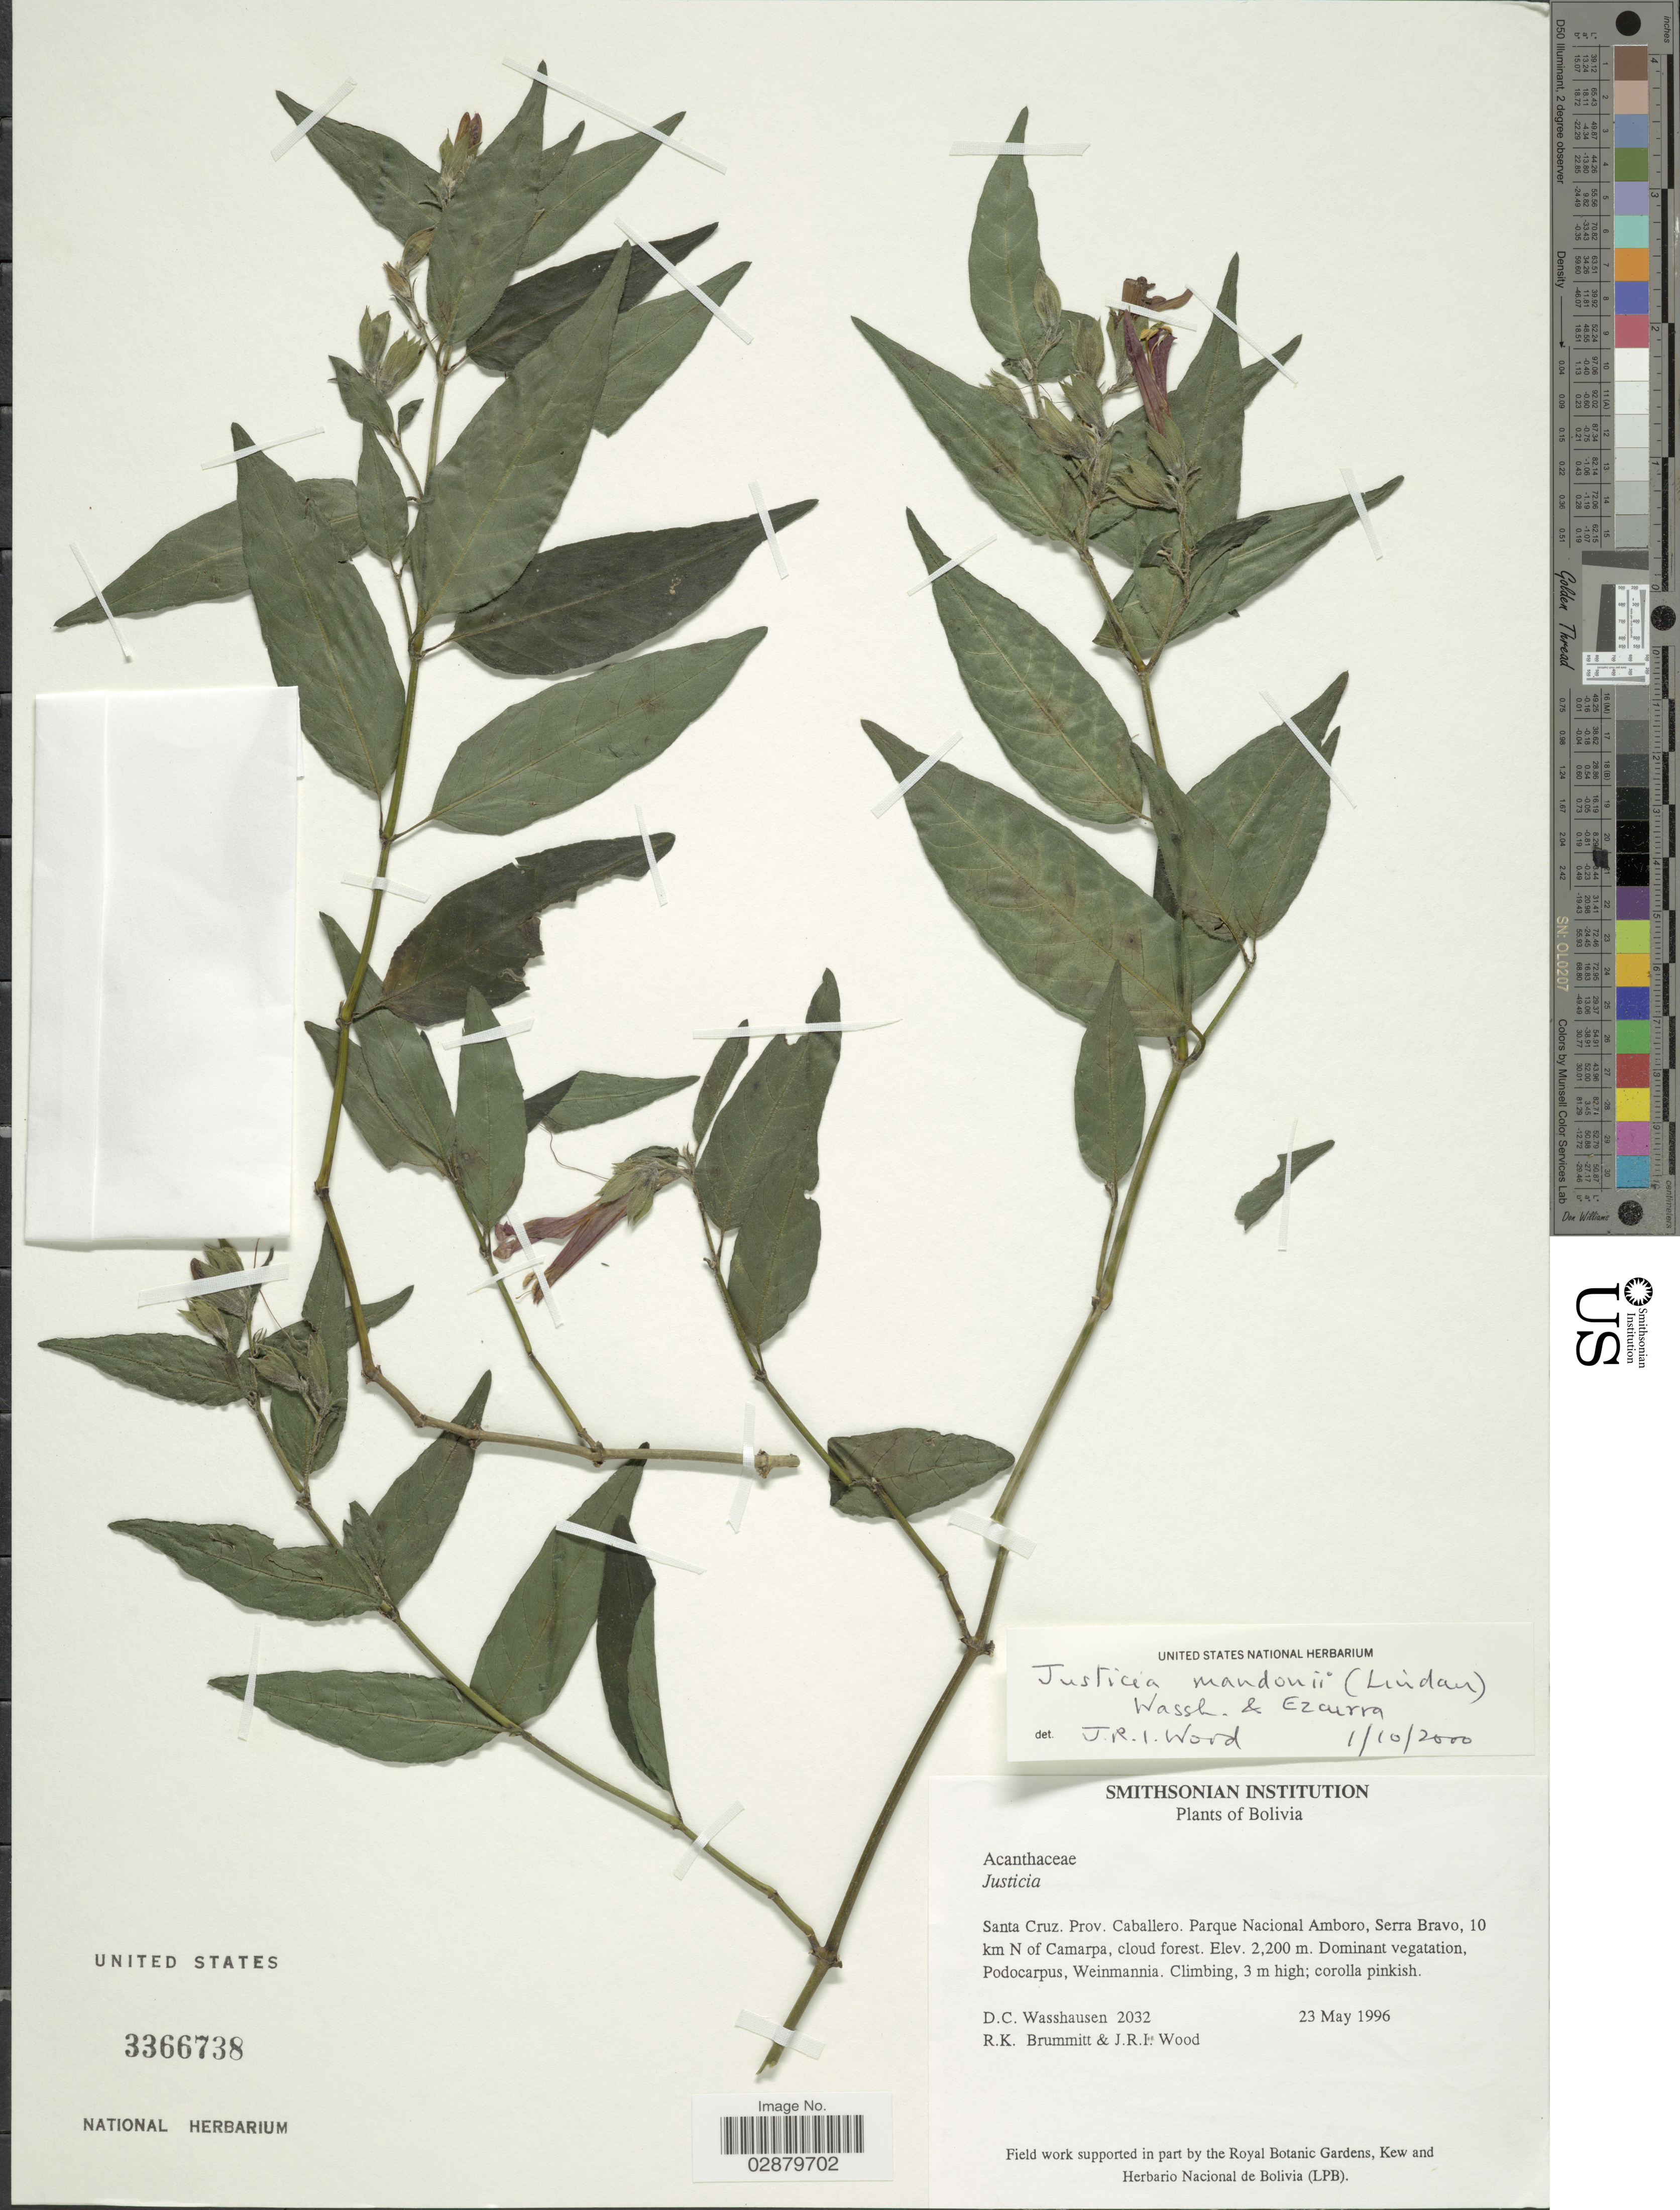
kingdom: Plantae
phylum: Tracheophyta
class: Magnoliopsida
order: Lamiales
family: Acanthaceae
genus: Justicia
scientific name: Justicia mandonii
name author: (Lindau) Wassh. & C. Ezcurra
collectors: D. C. Wasshausen, R. K. Brummitt & J. R. I. Wood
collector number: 2032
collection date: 1996-05-23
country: Bolivia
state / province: Santa Cruz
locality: Prov. Caballero. Parque Nacional Amboro, Serra Bravo, 10 km N of Camarpa.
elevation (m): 2200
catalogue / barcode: US 3366738